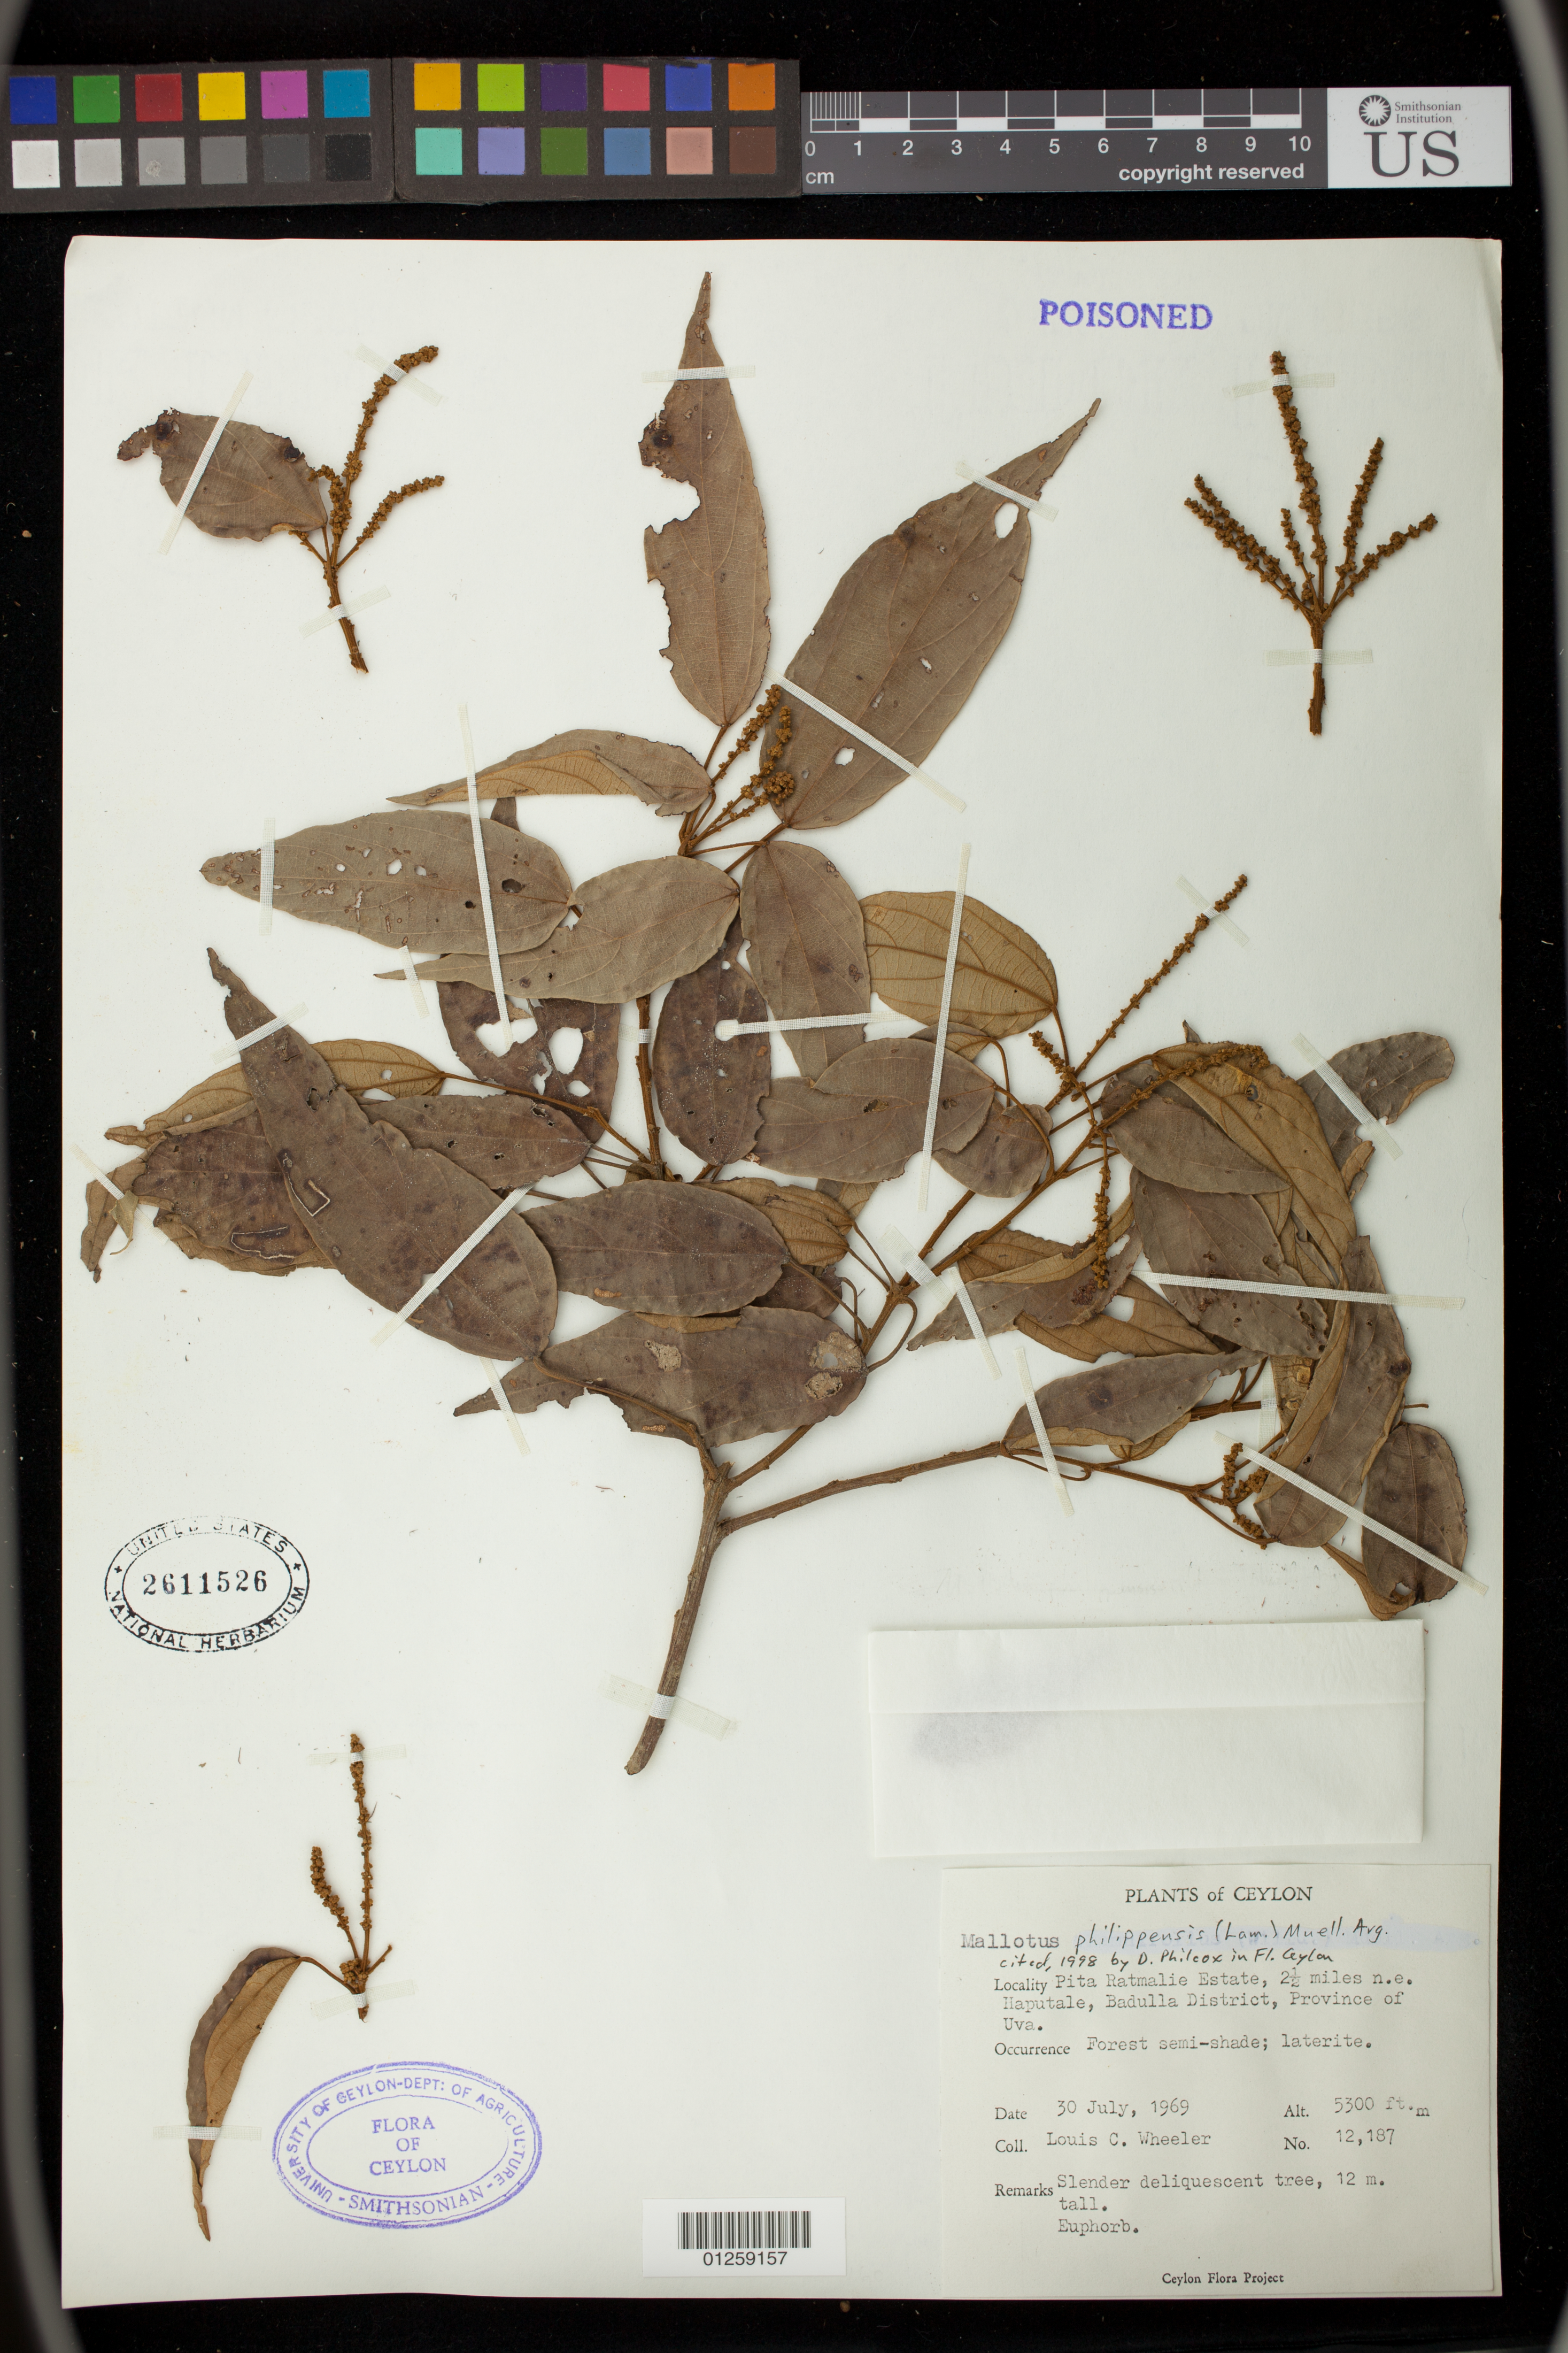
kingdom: Plantae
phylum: Tracheophyta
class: Magnoliopsida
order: Malpighiales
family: Euphorbiaceae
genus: Mallotus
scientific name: Mallotus philippensis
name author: (Lam.) Müll. Arg.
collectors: L. C. Wheeler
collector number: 12187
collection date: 1969-07-30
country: Sri Lanka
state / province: Uva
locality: Pita Ratmalie Estate, 2 1/2 miles n.e. Haputale, Badulla District, Province of Uva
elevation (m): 1615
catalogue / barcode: US 2611526